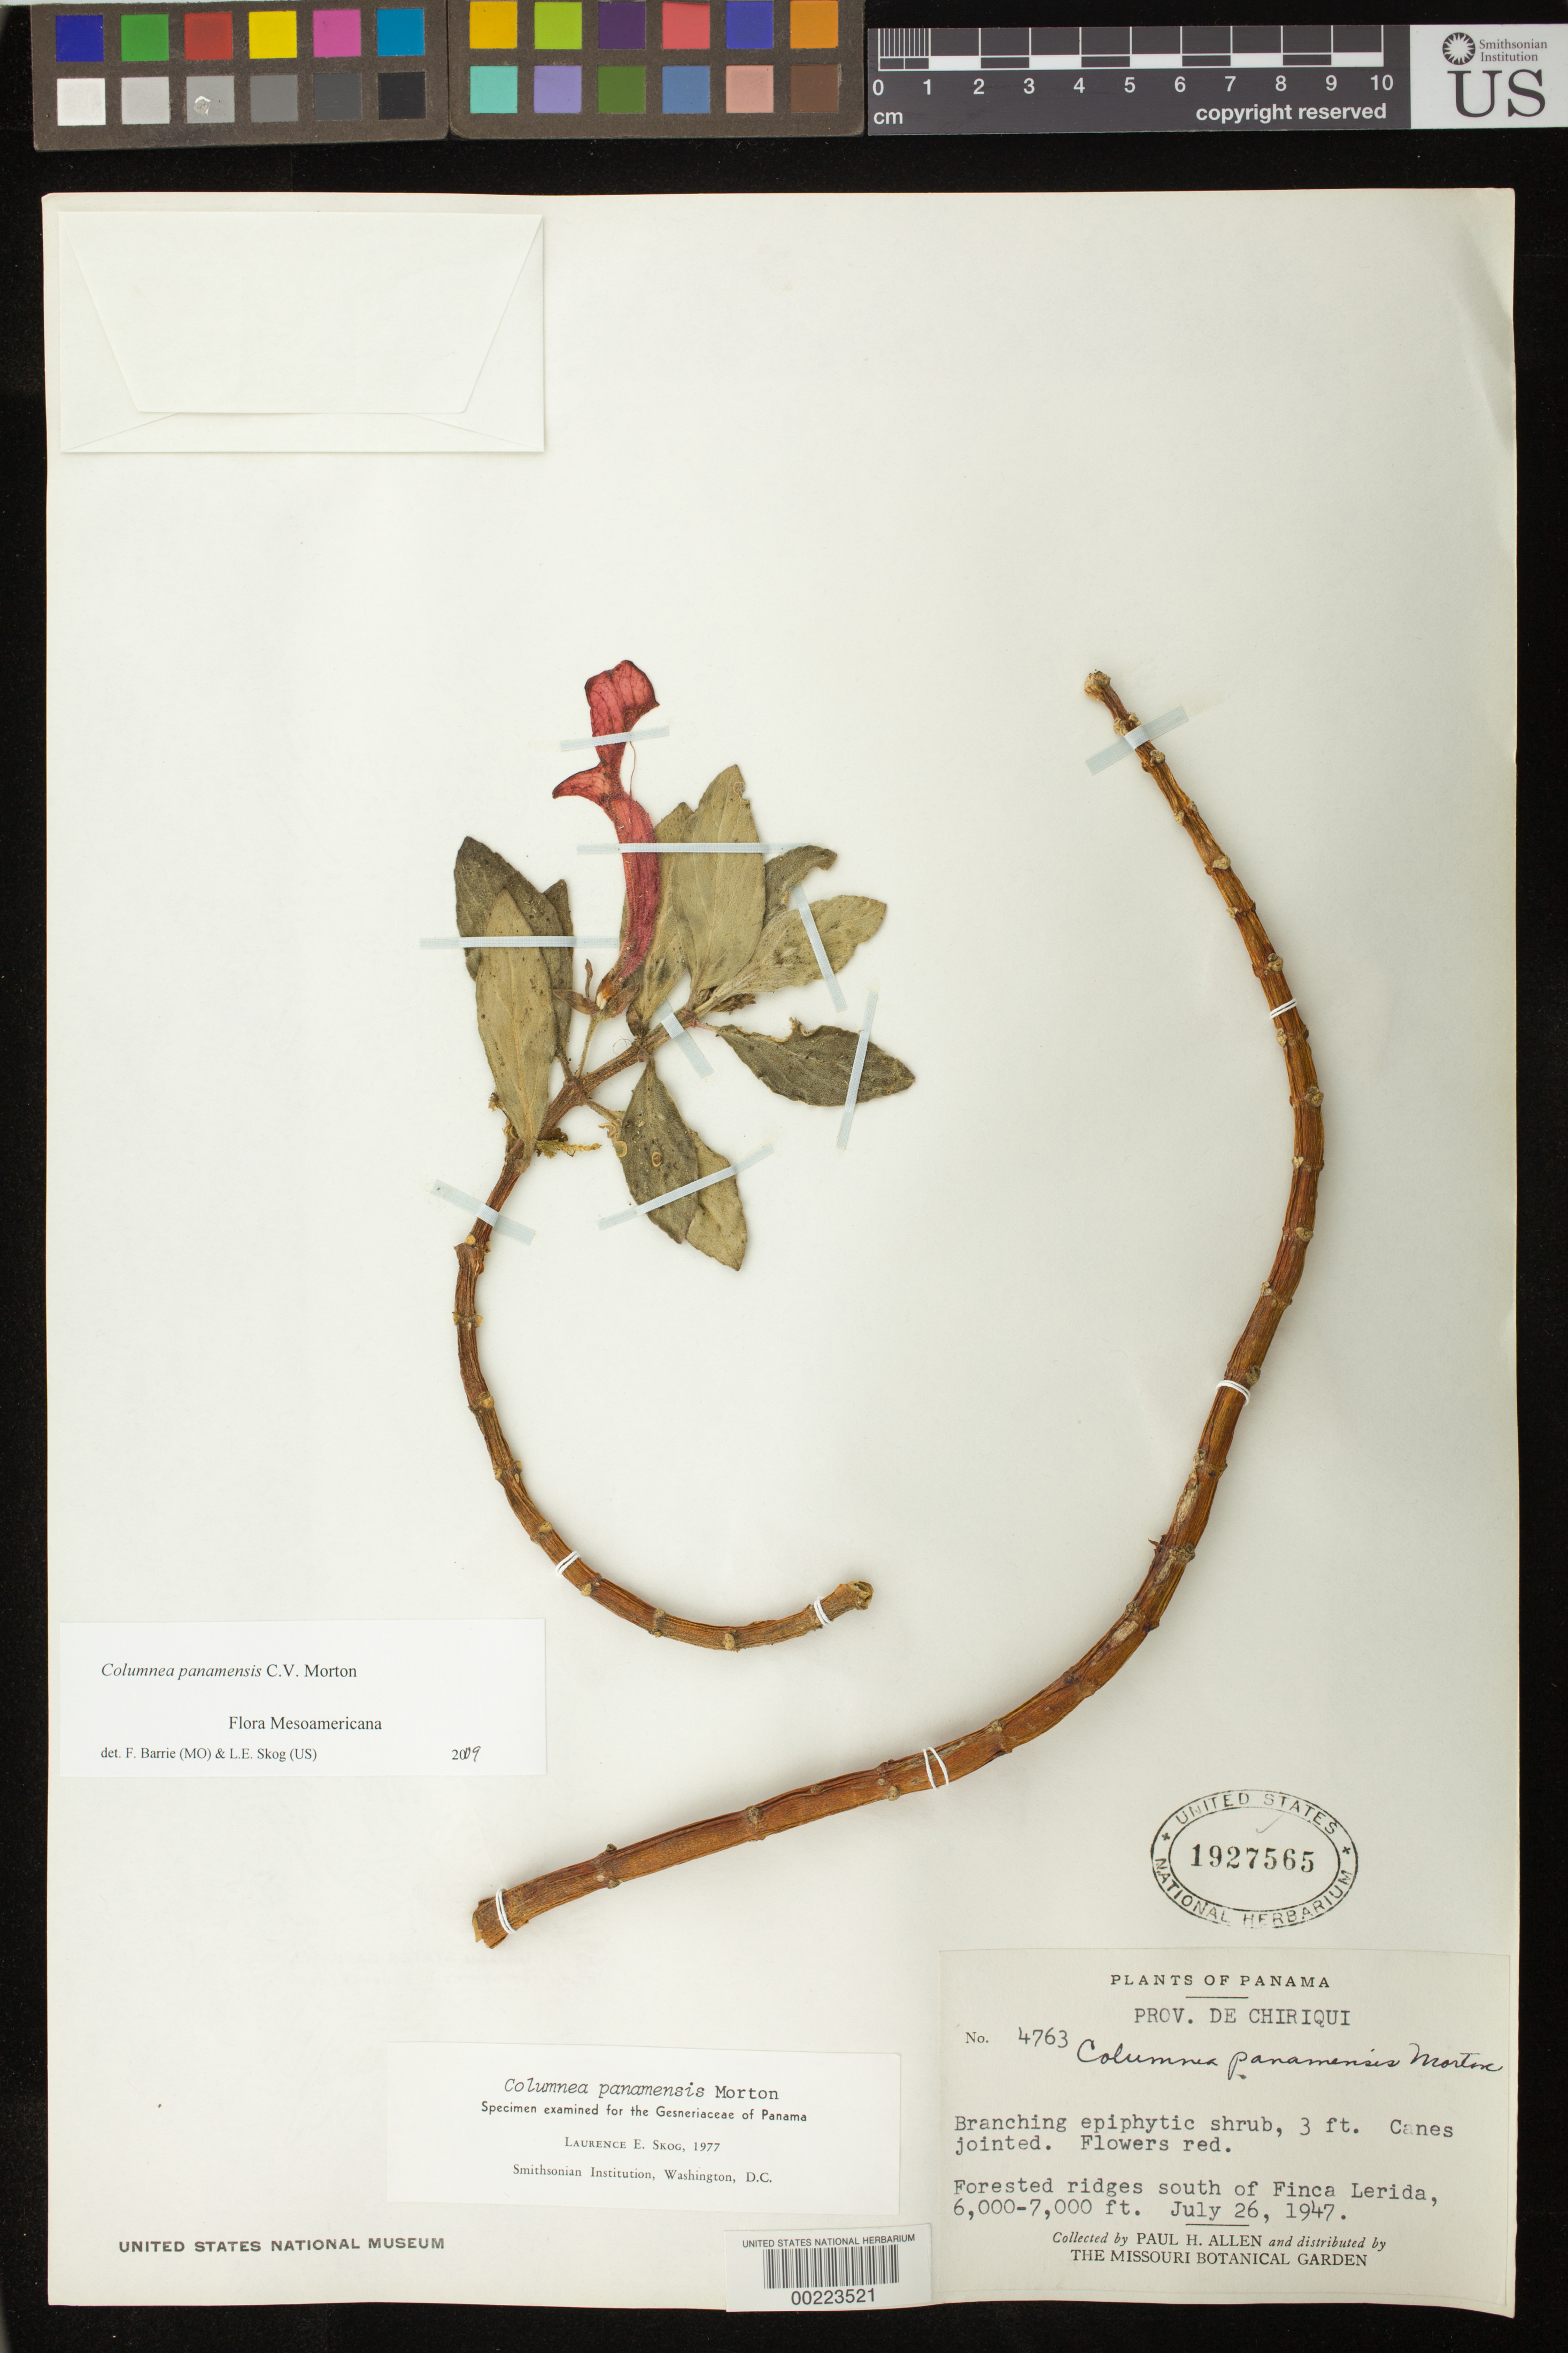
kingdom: Plantae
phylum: Tracheophyta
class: Magnoliopsida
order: Lamiales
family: Gesneriaceae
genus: Columnea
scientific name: Columnea panamensis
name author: C.V. Morton in Woodson & Seibert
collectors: P. H. Allen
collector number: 4763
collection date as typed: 26 Jul 1947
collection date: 1947-07-26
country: Panama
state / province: Chiriquí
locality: S of Finca Lerida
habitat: Forested ridges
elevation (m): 1829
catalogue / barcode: US 1927565